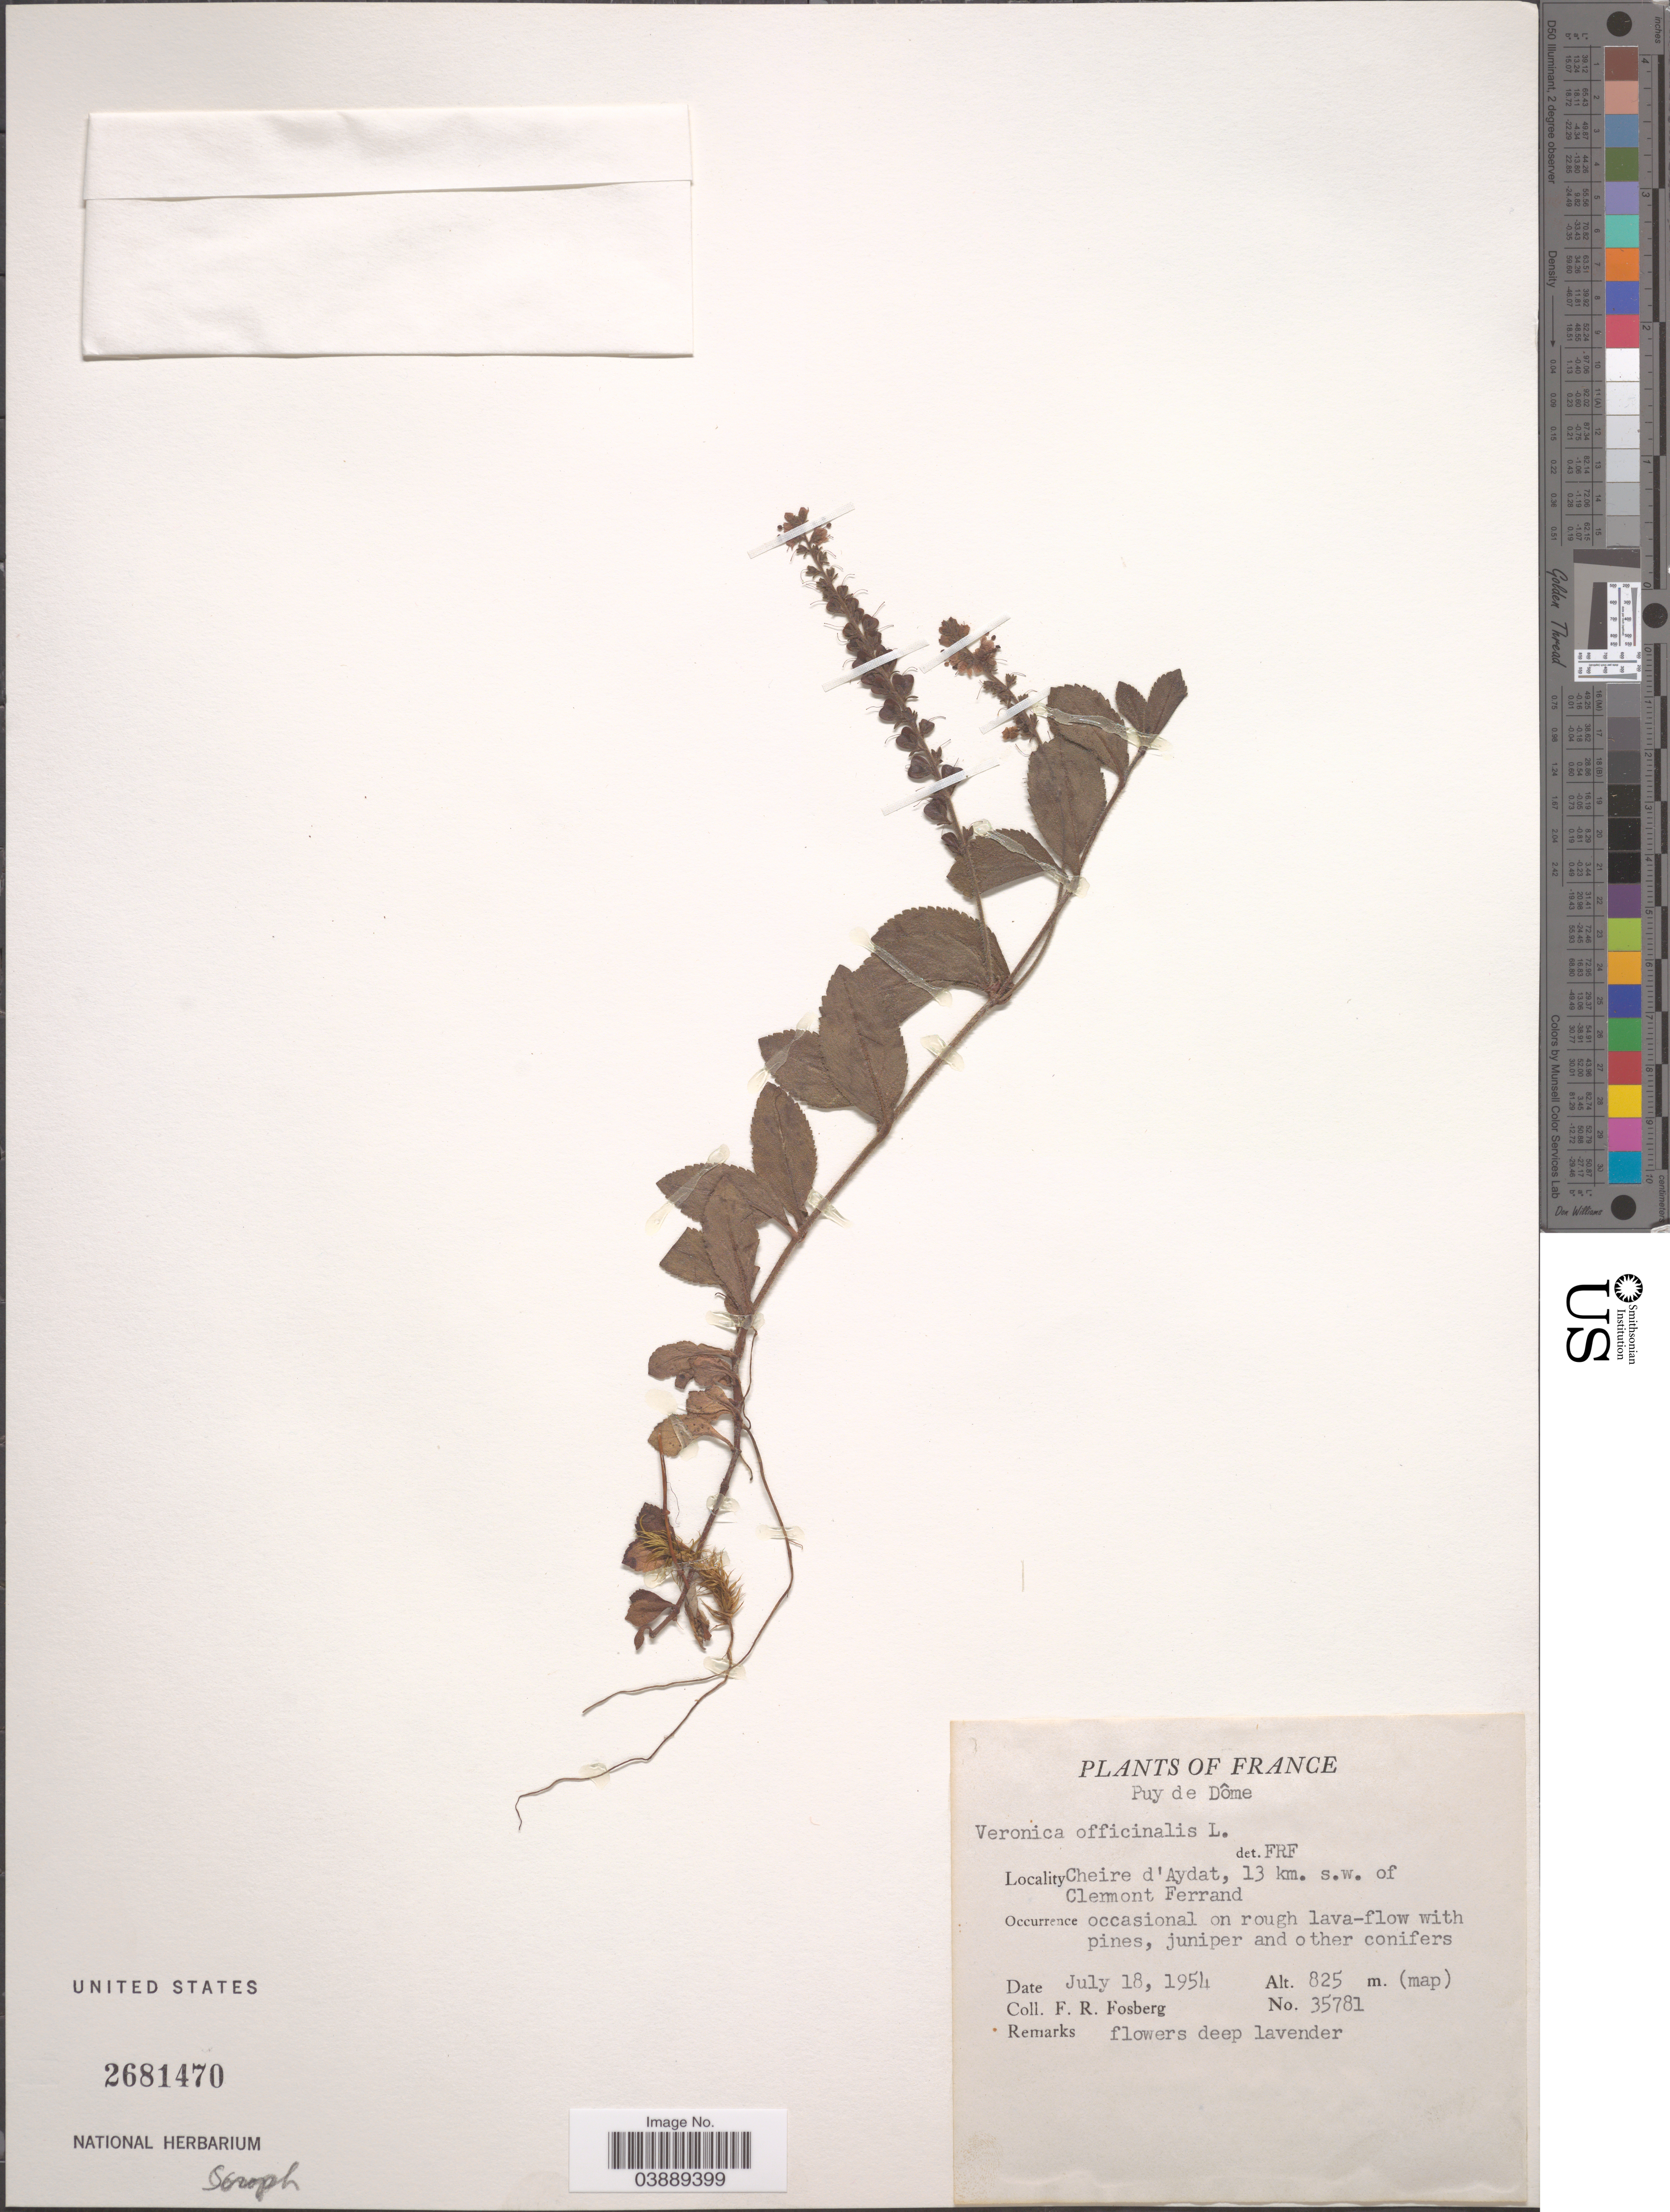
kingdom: Plantae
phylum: Tracheophyta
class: Magnoliopsida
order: Lamiales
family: Plantaginaceae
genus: Veronica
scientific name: Veronica officinalis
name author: L.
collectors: F. R. Fosberg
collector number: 35781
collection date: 1954-07-18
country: France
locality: Puy de Dôme. Cheire d'Aydat, 13 km. s.w. of Clermont Ferrand.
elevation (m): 825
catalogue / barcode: US 2681470